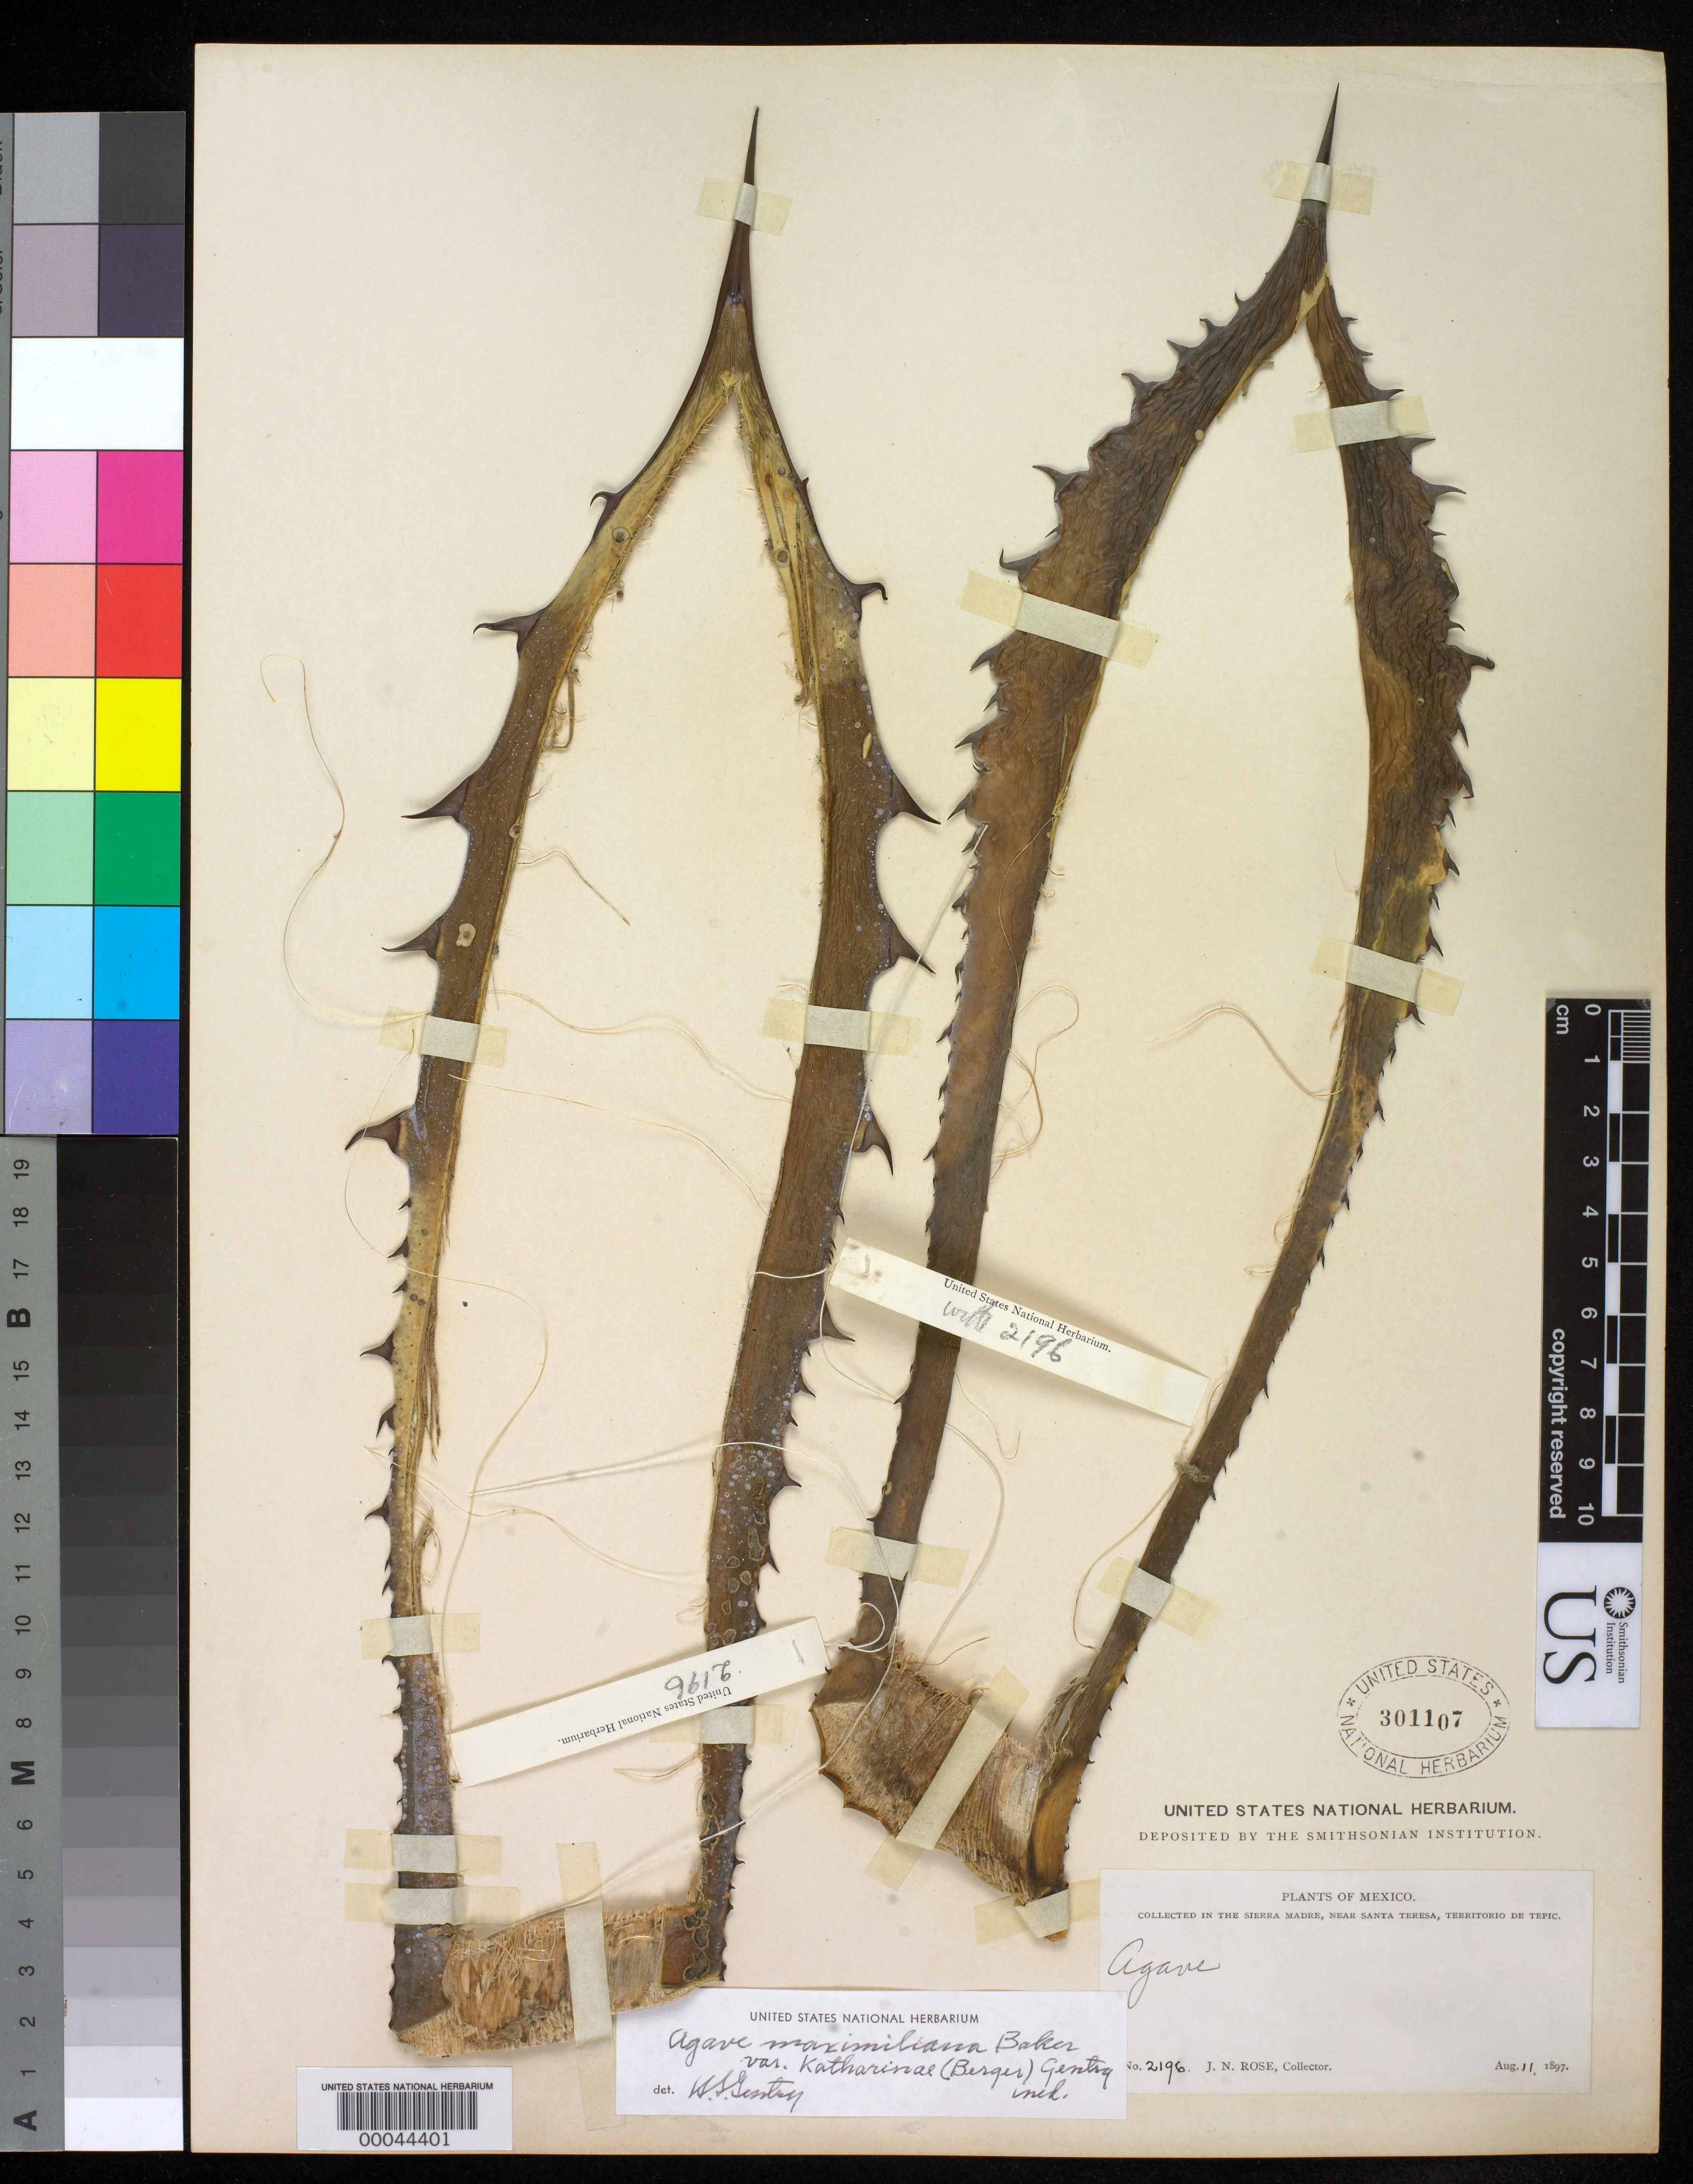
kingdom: Plantae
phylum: Tracheophyta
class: Liliopsida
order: Asparagales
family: Asparagaceae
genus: Agave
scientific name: Agave maximiliana var. katherinae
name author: (A. Berger) Gentry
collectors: J. N. Rose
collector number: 2196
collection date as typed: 11 Aug 1897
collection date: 1897-08-11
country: Mexico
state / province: Nayarit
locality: In Sierra Madre, near santa teresa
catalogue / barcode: US 301107